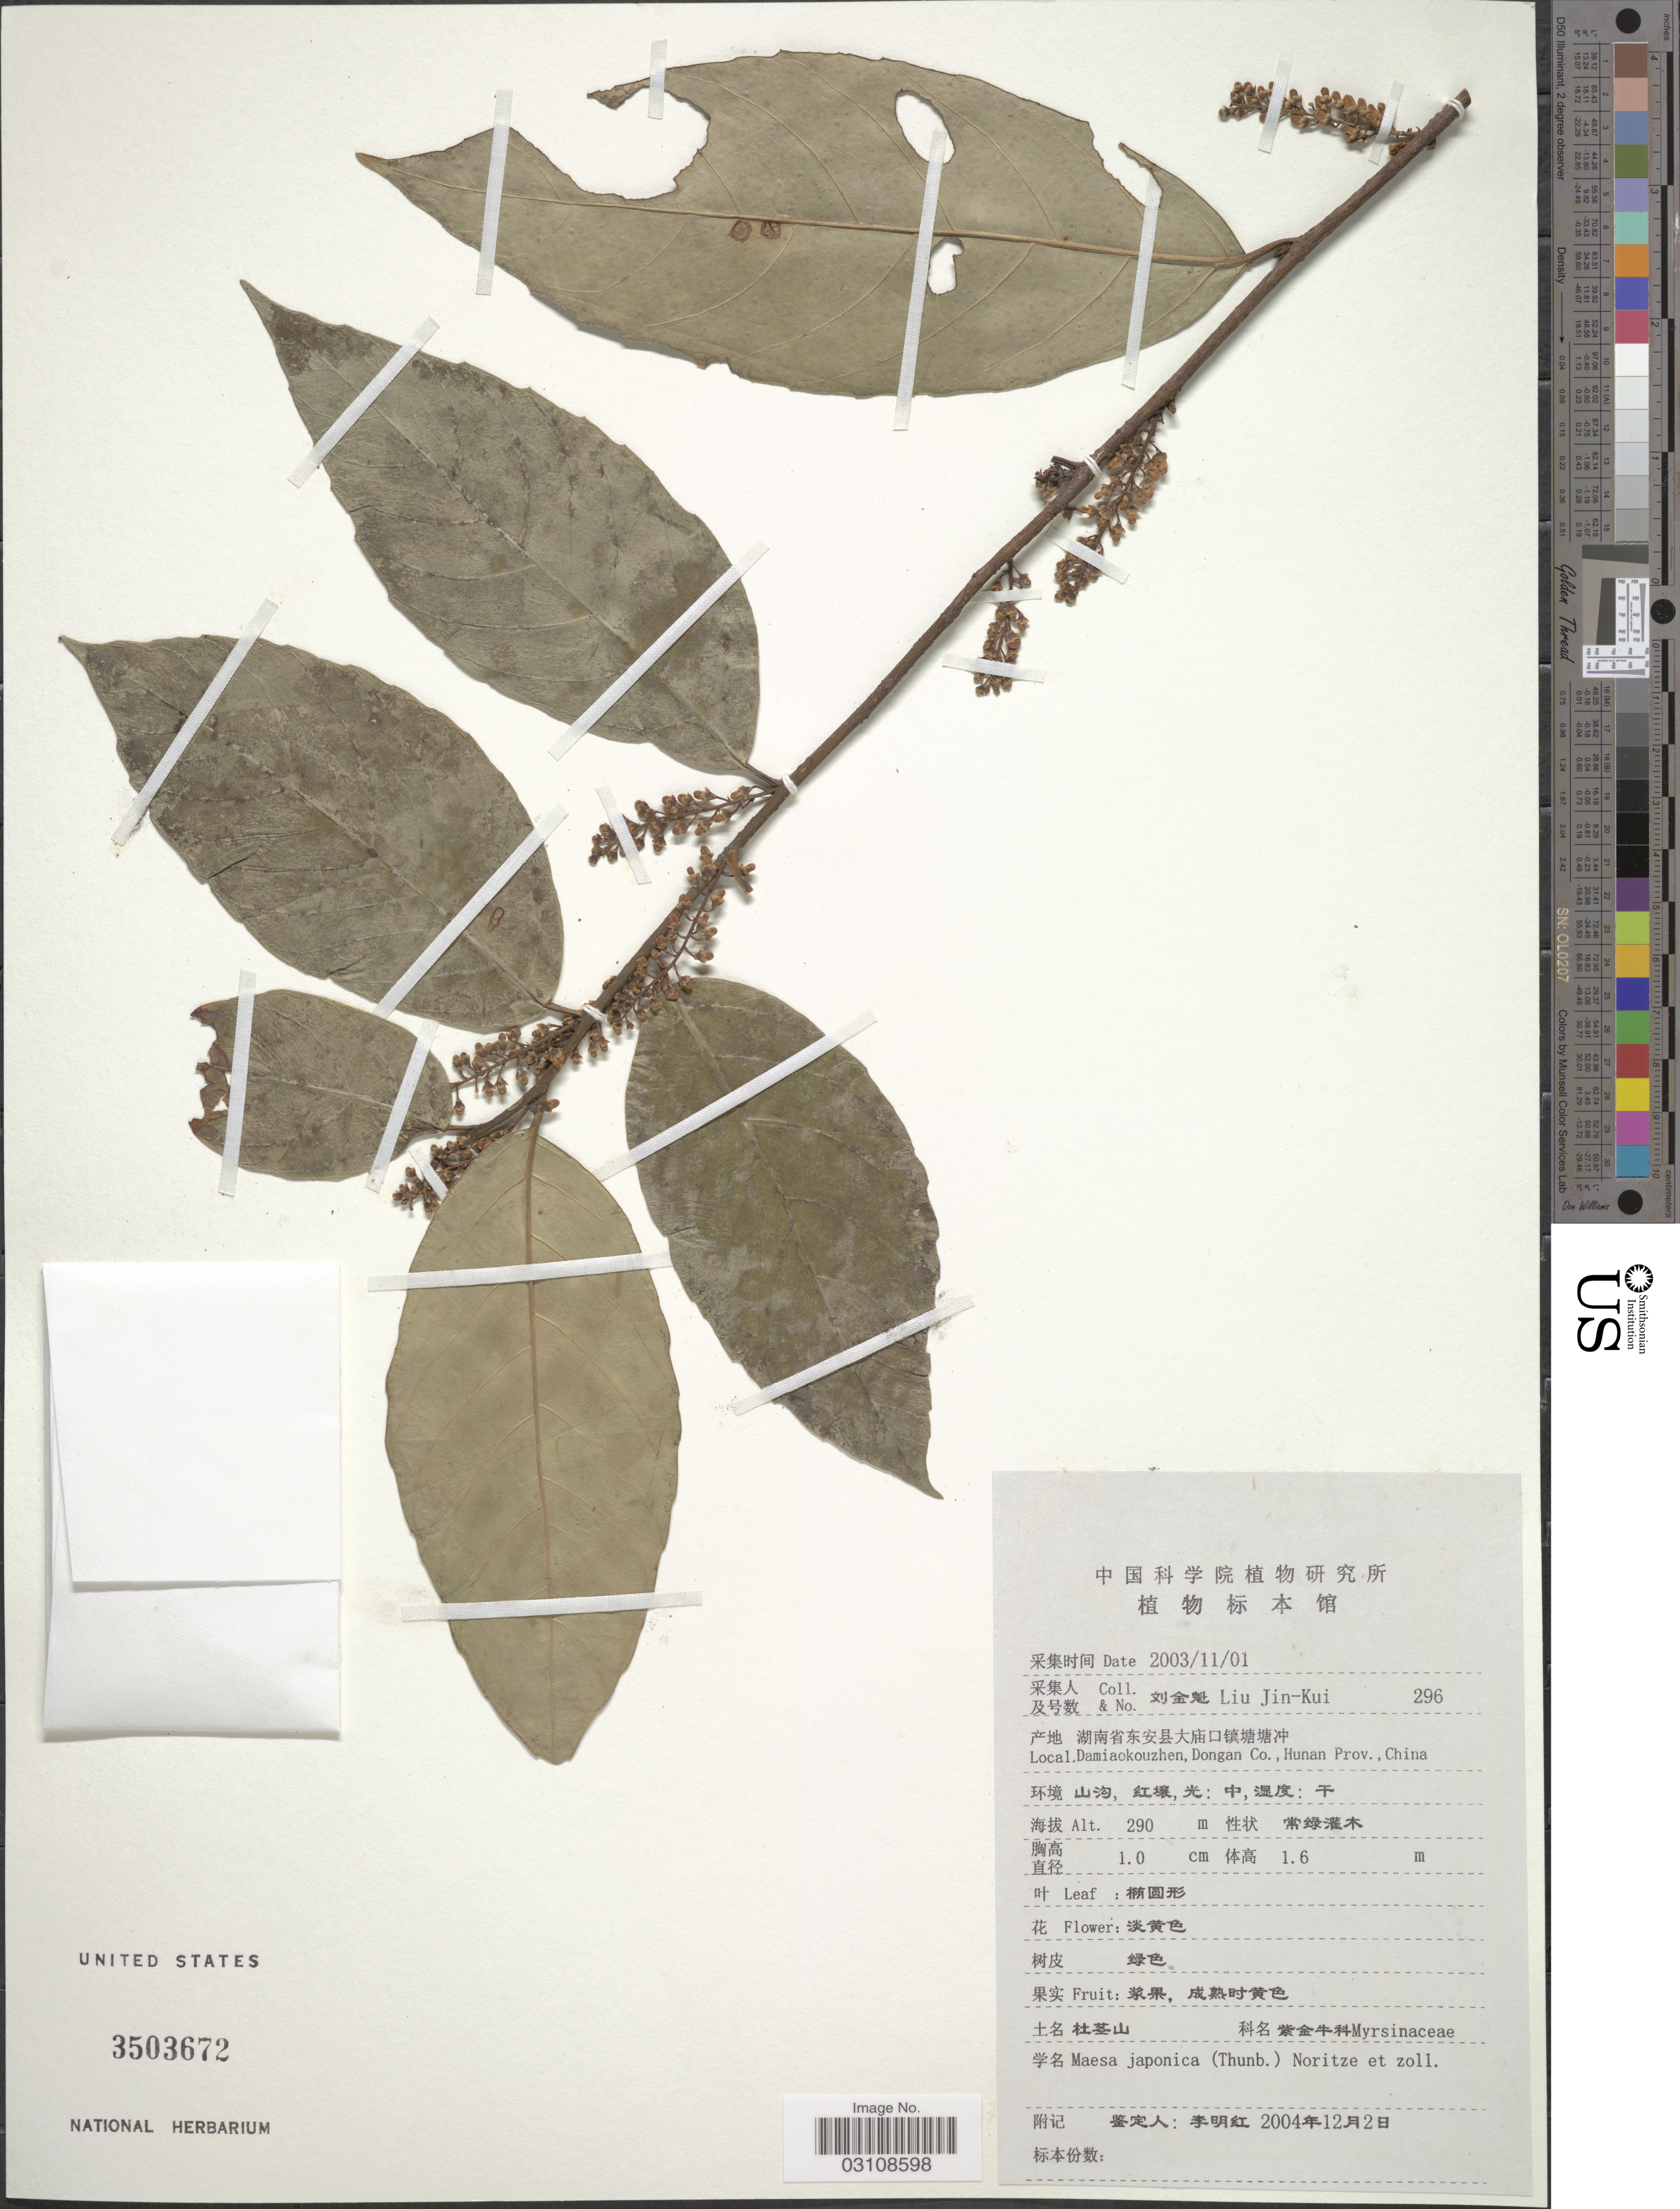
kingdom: Plantae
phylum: Tracheophyta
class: Magnoliopsida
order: Ericales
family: Primulaceae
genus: Maesa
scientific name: Maesa japonica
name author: Merr.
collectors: Liu Jin-Kui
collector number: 296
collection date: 2003-11-01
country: China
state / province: Hunan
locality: Damiaokouzhen, Dongan Co.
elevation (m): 290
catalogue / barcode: US 3503672